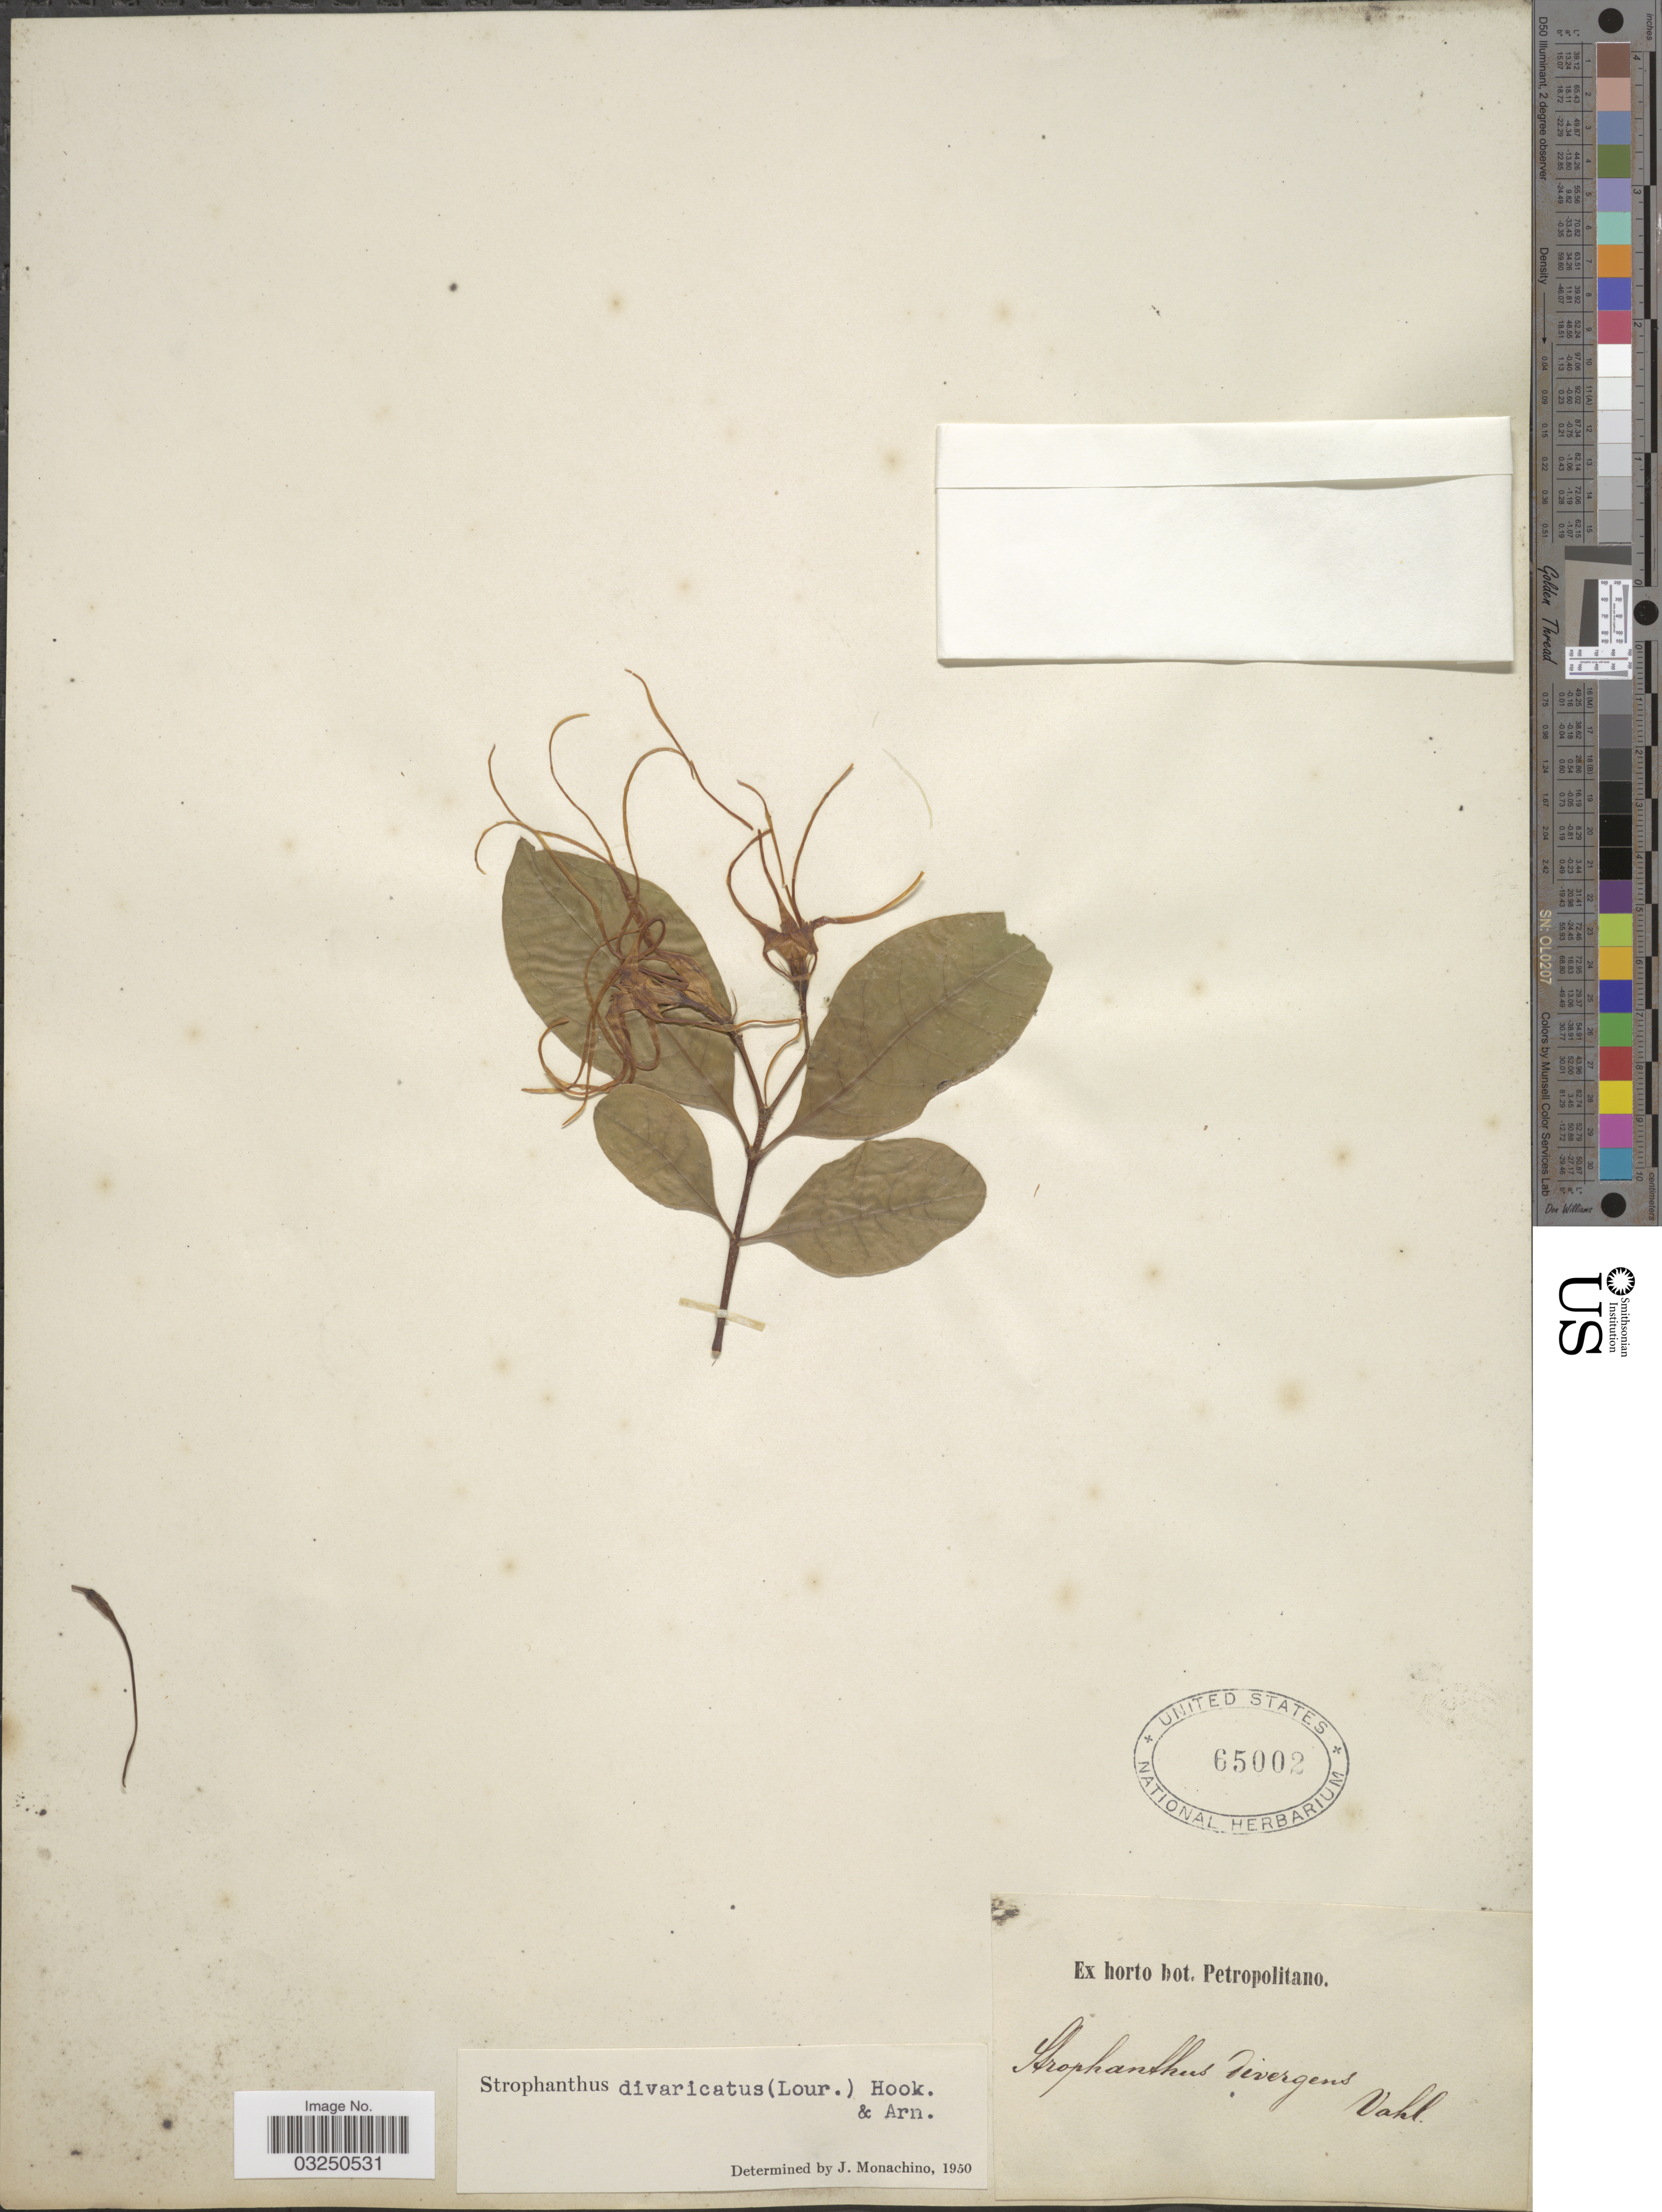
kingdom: Plantae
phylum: Tracheophyta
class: Magnoliopsida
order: Gentianales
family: Apocynaceae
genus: Strophanthus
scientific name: Strophanthus divaricatus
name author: (Lour.) Hook. & Arn.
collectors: ex Horto Bot. Petropolitano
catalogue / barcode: US 65002